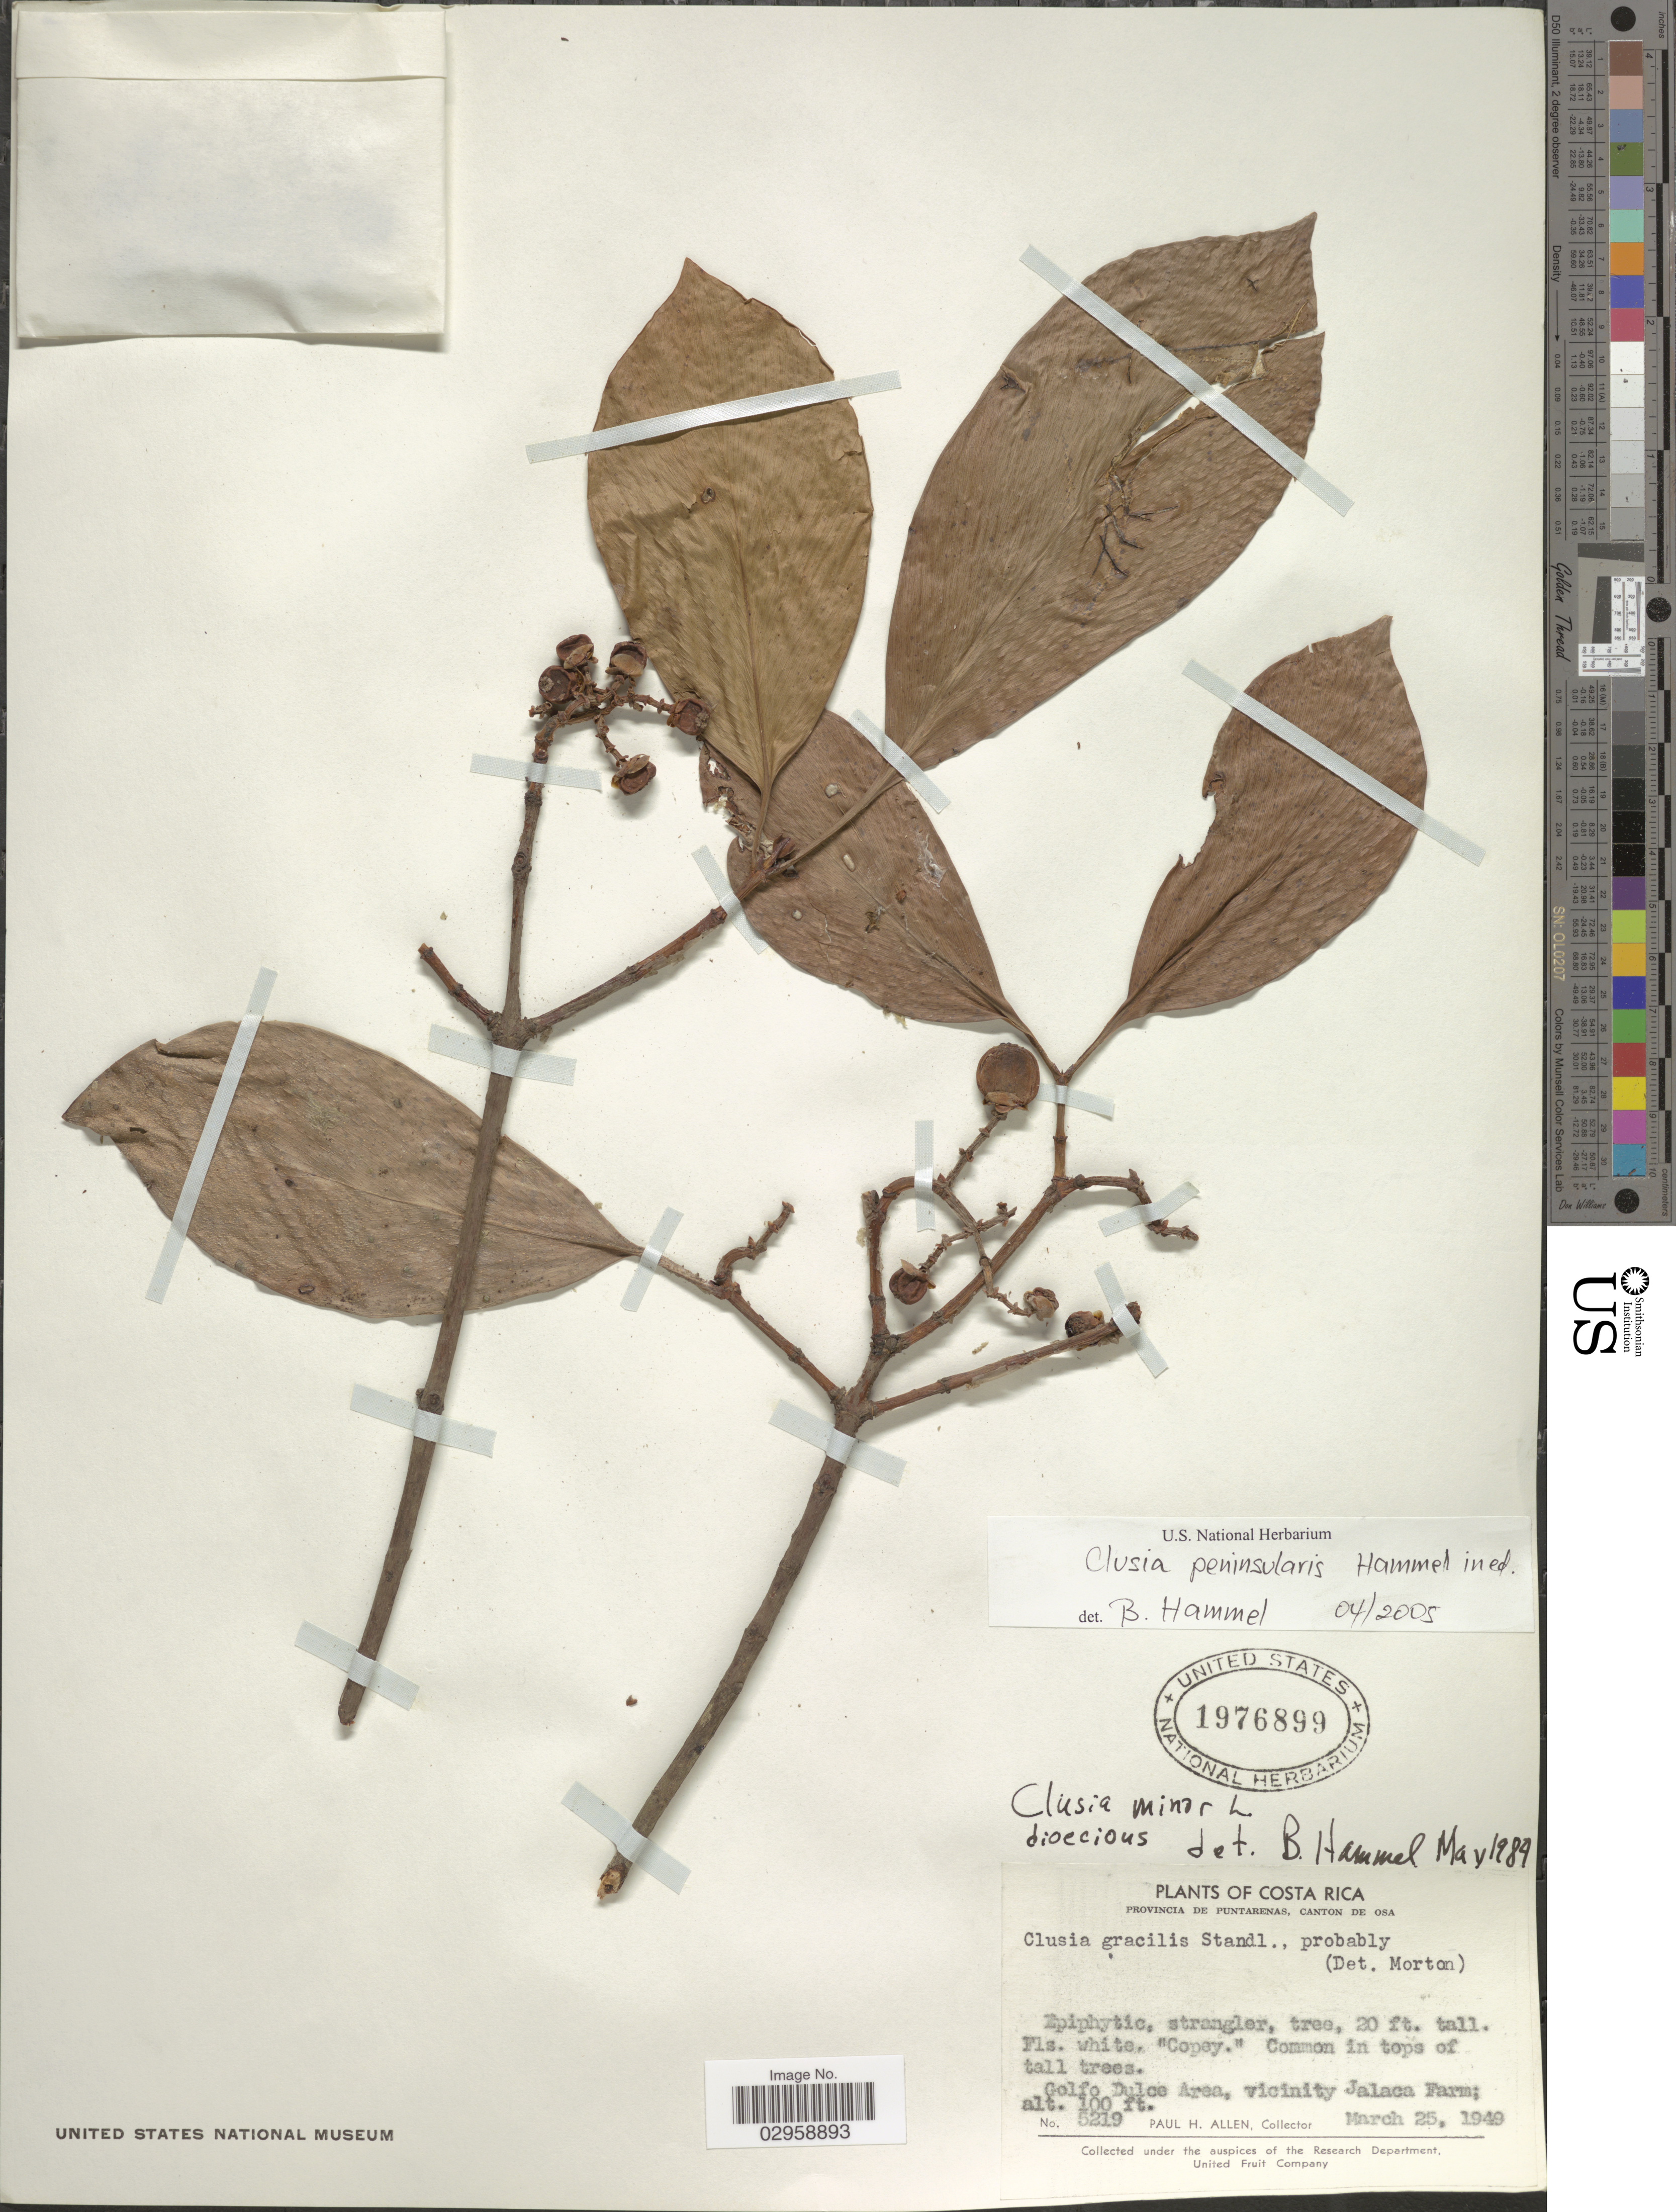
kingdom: Plantae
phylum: Tracheophyta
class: Magnoliopsida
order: Malpighiales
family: Clusiaceae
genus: Clusia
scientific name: Clusia peninsularis Hammel, ined.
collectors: P. H. Allen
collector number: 5219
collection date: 1949-03-25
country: Costa Rica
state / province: Puntarenas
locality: Canton De Osa, Golfo Dulce Area, vicinity Jalaca Farm.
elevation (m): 30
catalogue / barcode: US 1976899